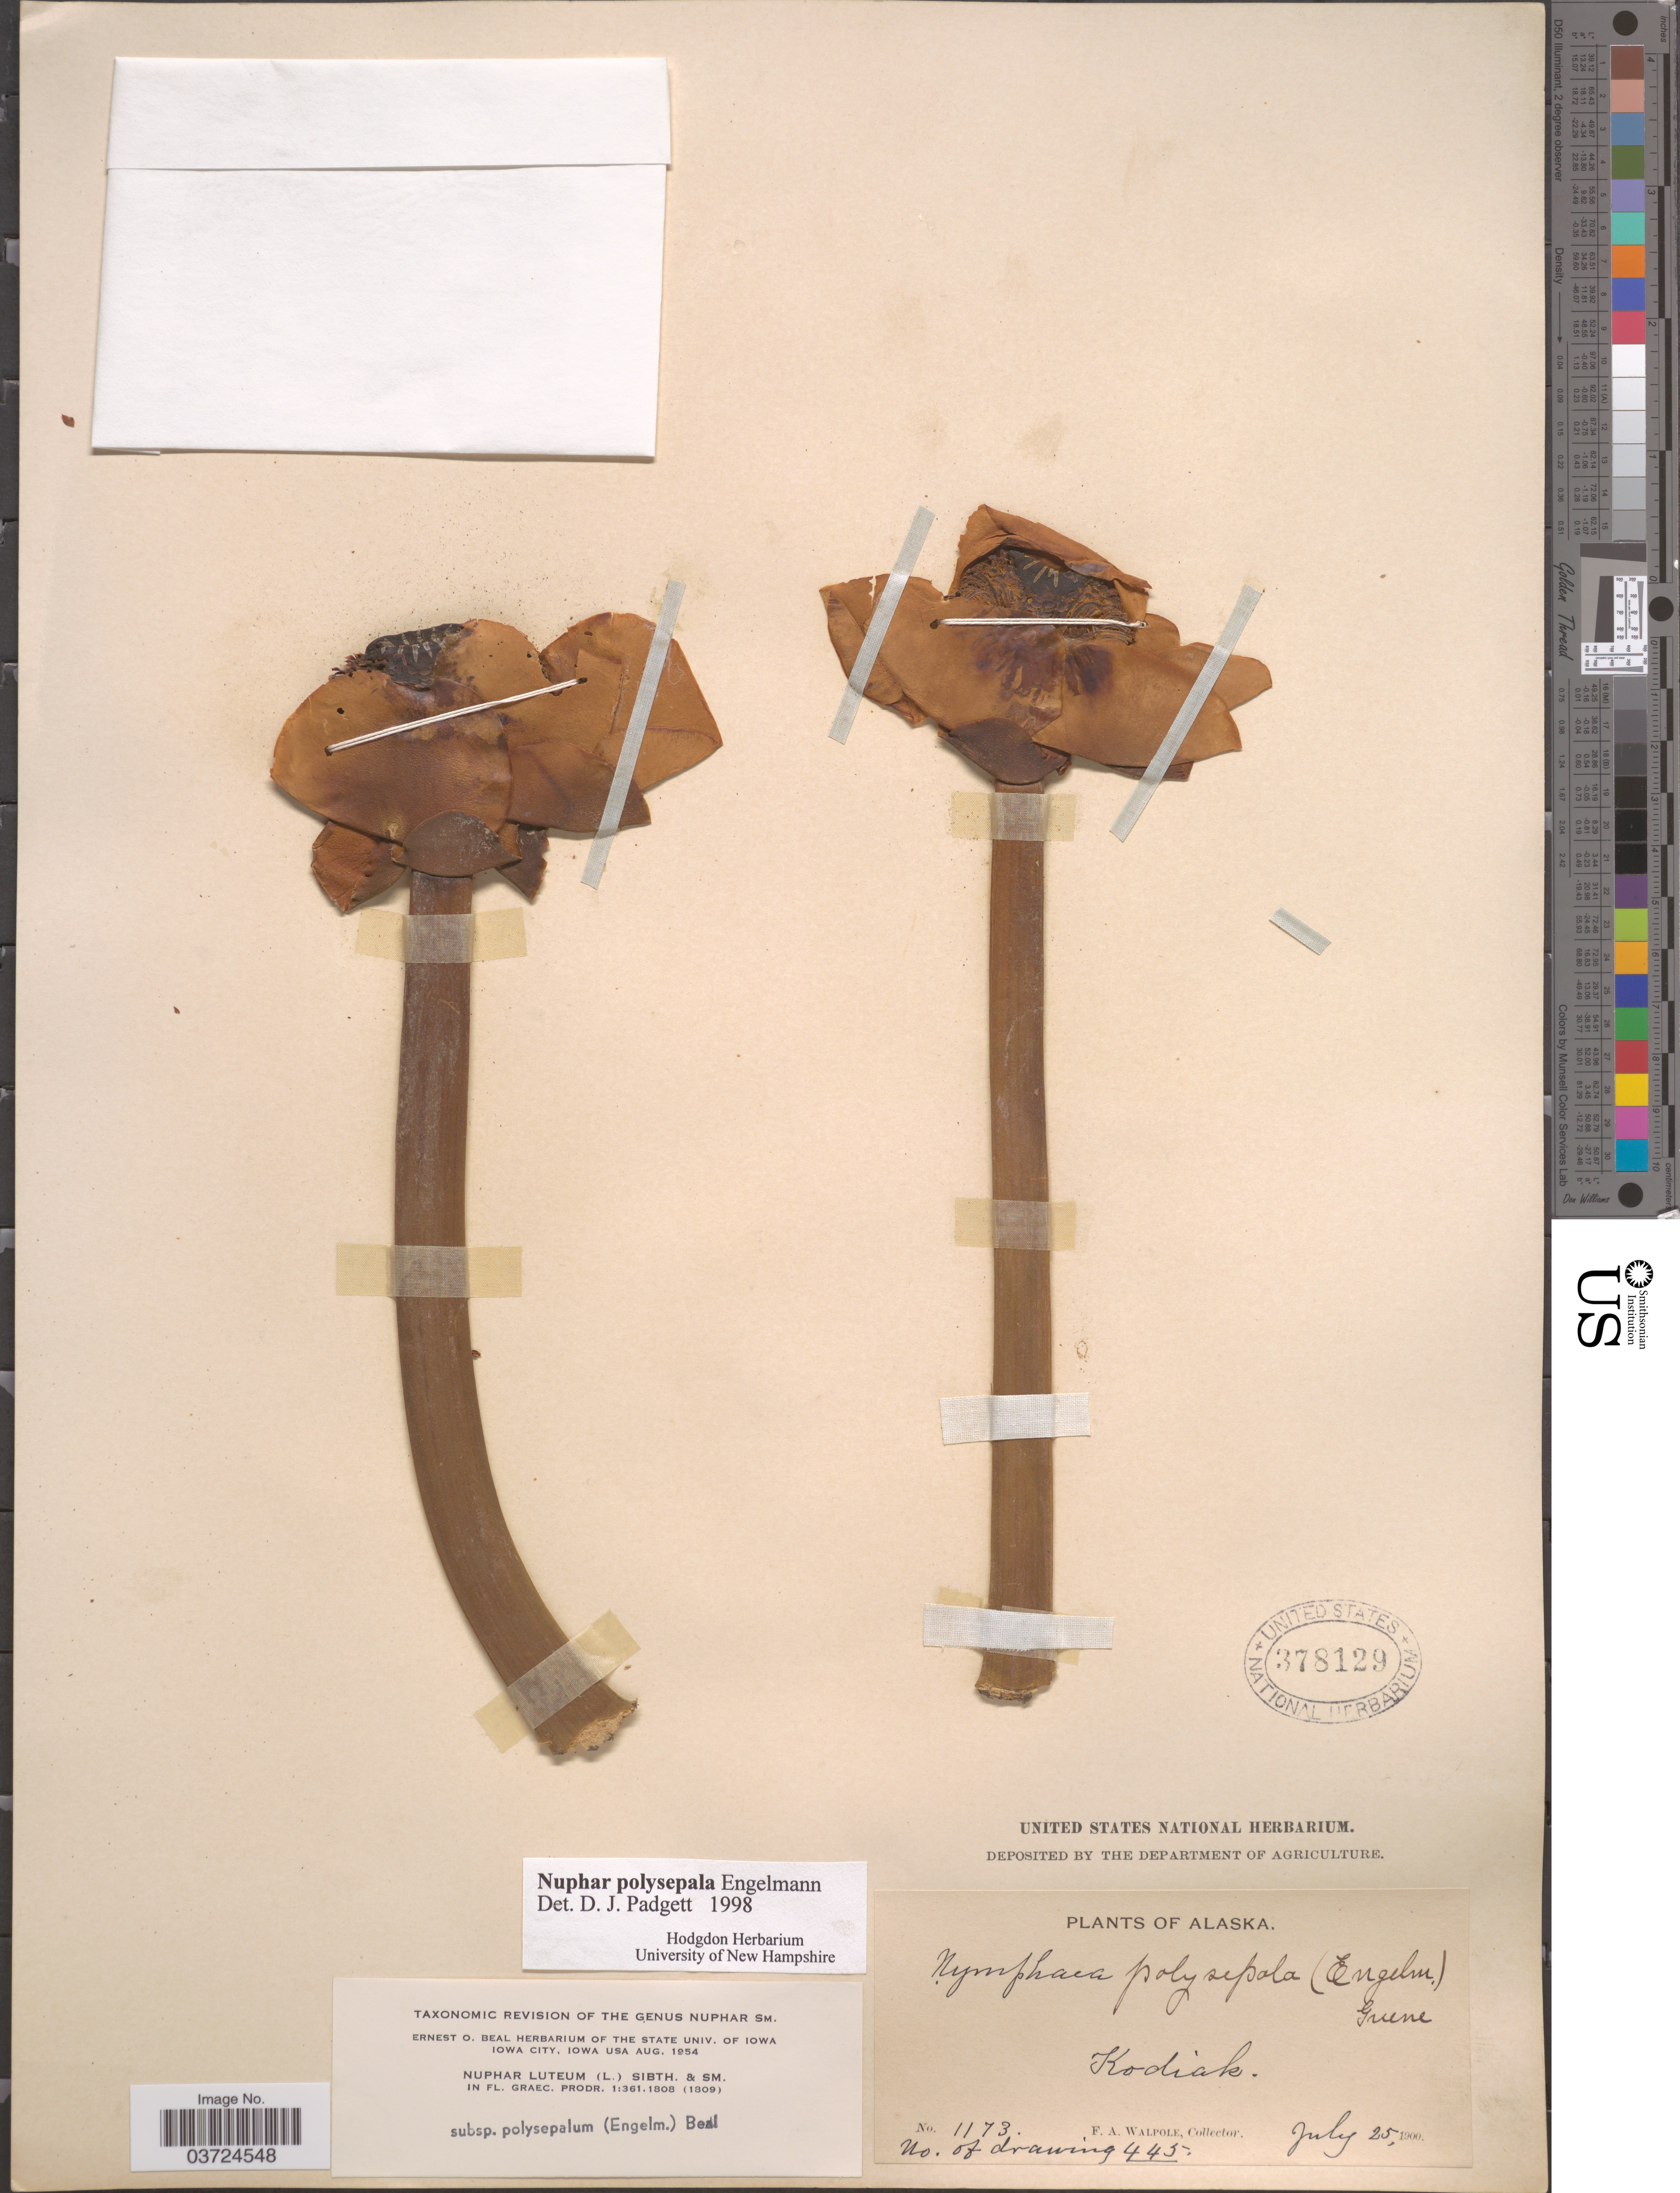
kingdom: Plantae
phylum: Tracheophyta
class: Magnoliopsida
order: Nymphaeales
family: Nymphaeaceae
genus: Nuphar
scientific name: Nuphar polysepala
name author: Englem.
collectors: F. Walpole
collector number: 1173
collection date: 1900-07-25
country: United States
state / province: Nebraska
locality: Kodiak.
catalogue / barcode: US 378129